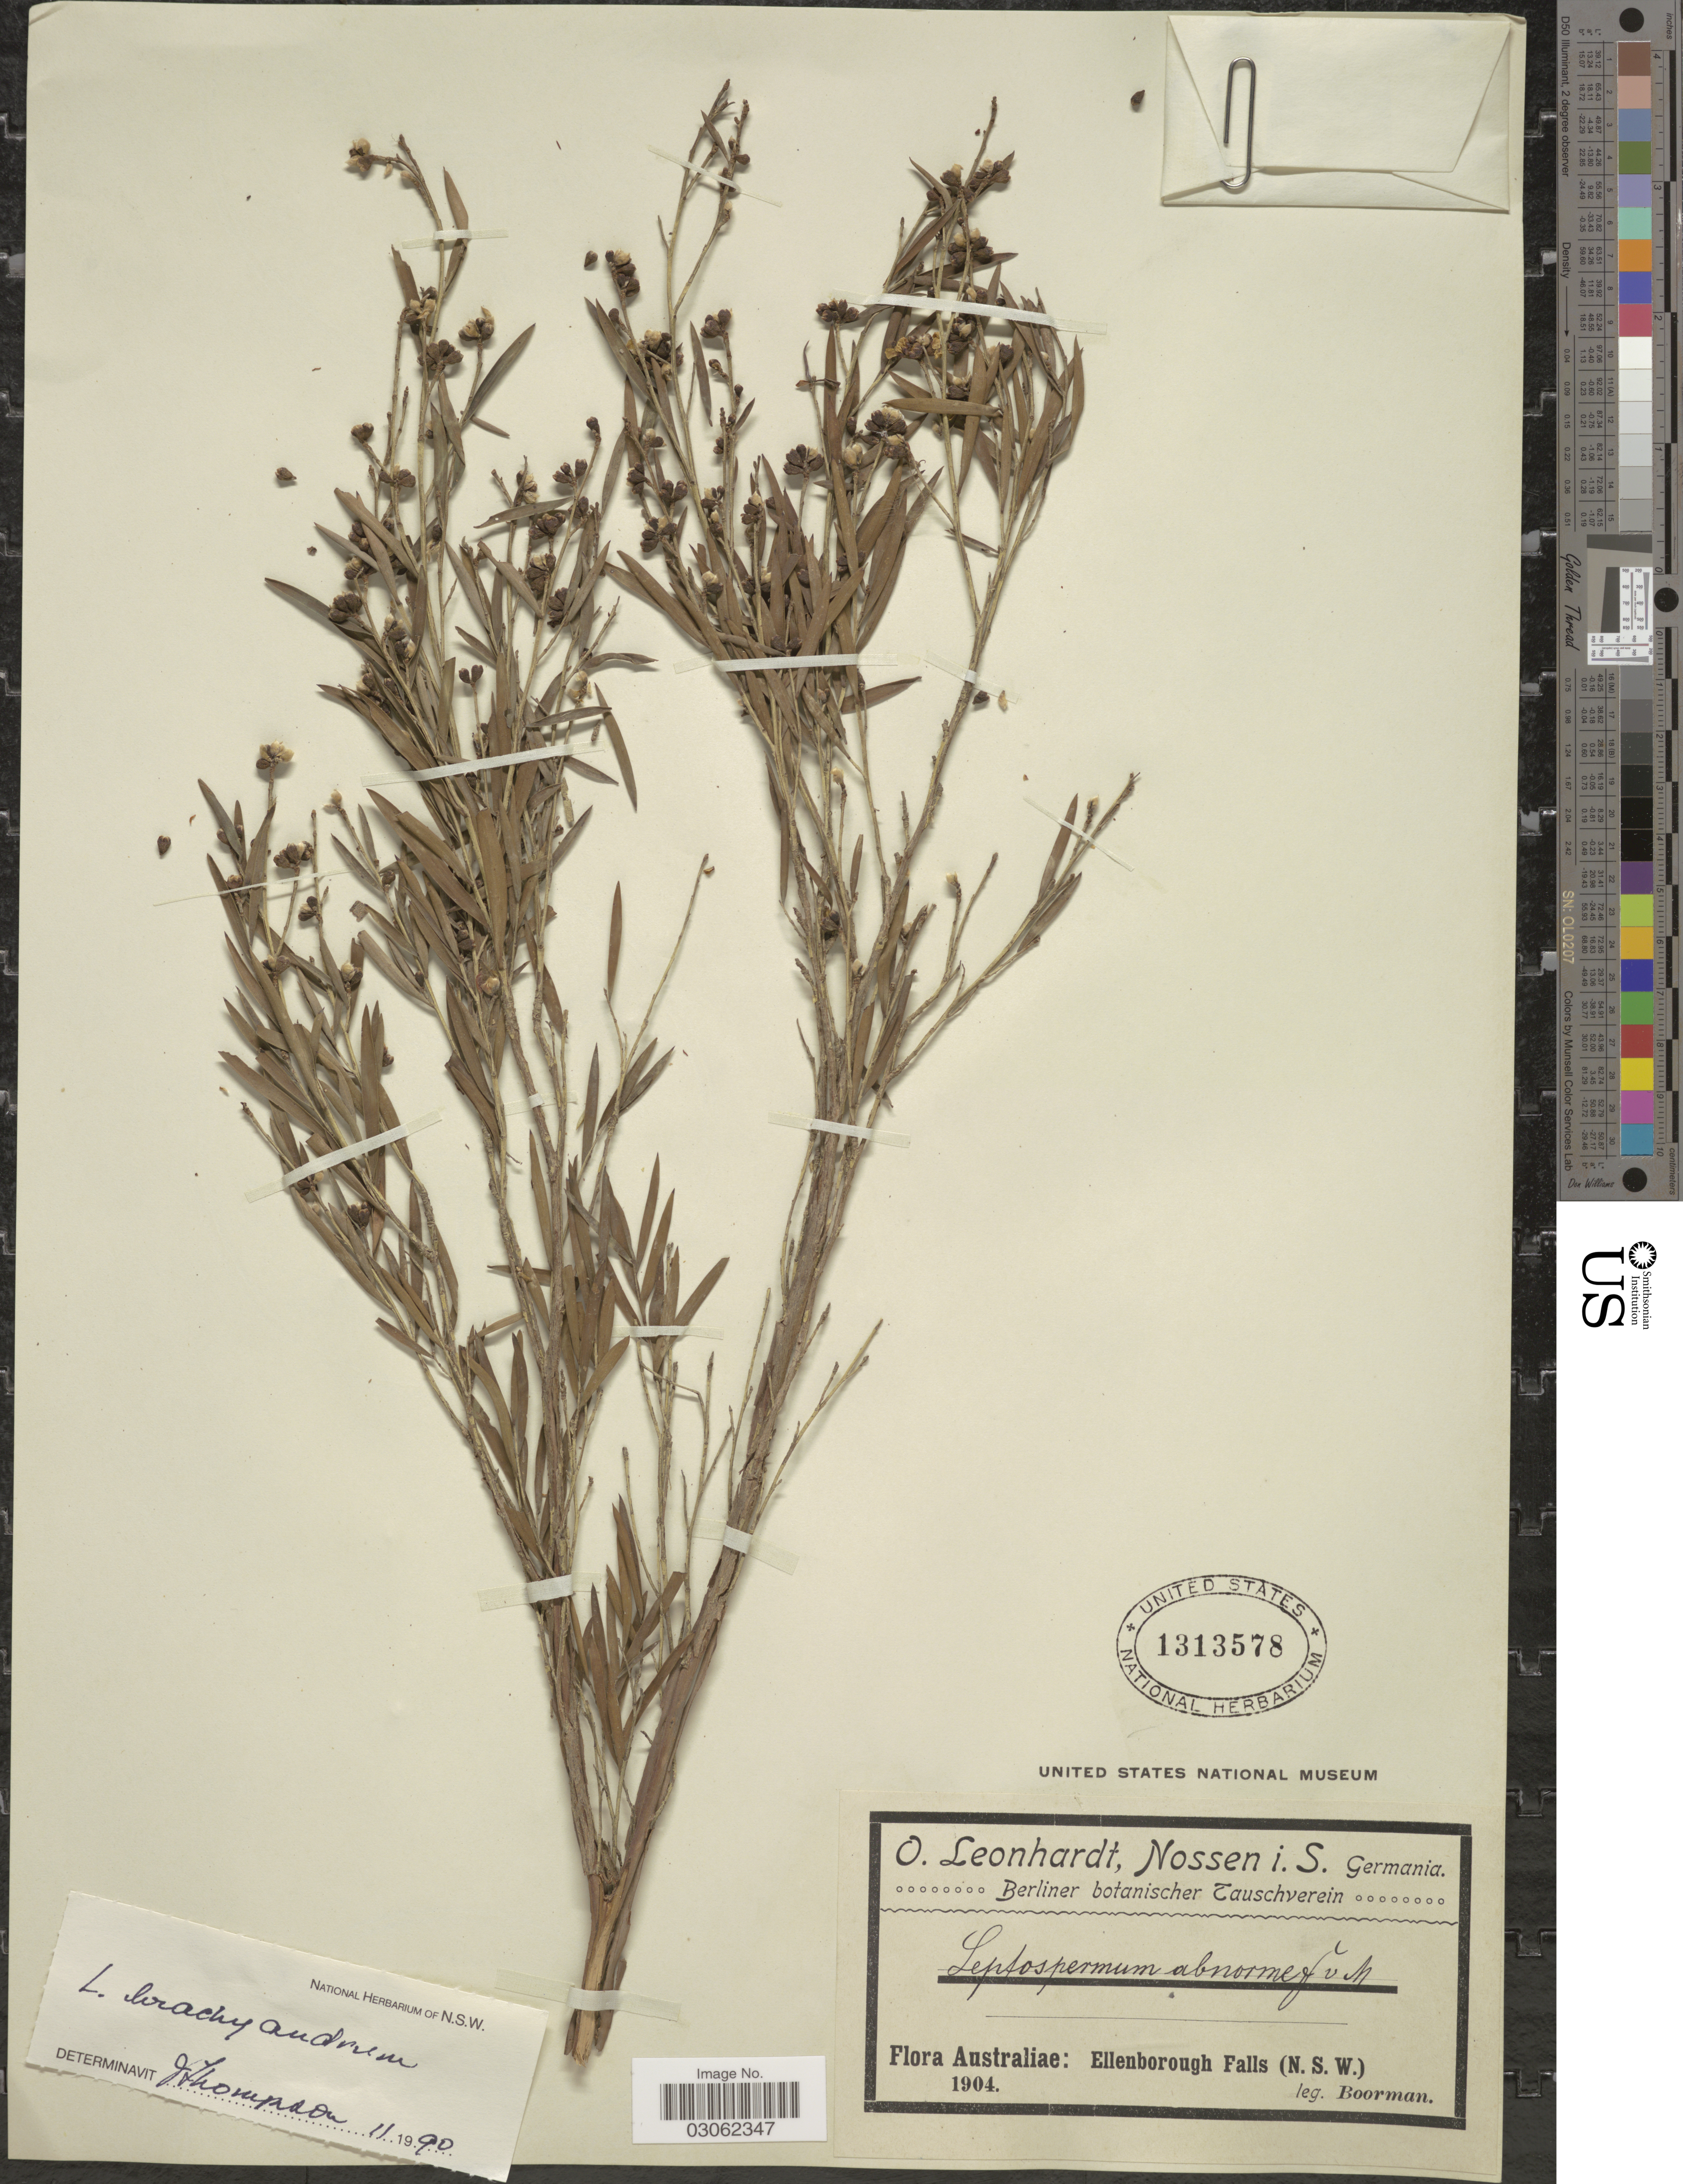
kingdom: Plantae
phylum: Tracheophyta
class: Magnoliopsida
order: Myrtales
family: Myrtaceae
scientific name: Aggreflorum brachyandrum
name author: (F. Muell.) P.G. Wilson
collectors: -. Boorman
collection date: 1904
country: Australia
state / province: New South Wales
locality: Ellenborough Falls. (N.S.W.)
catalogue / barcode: US 1313578